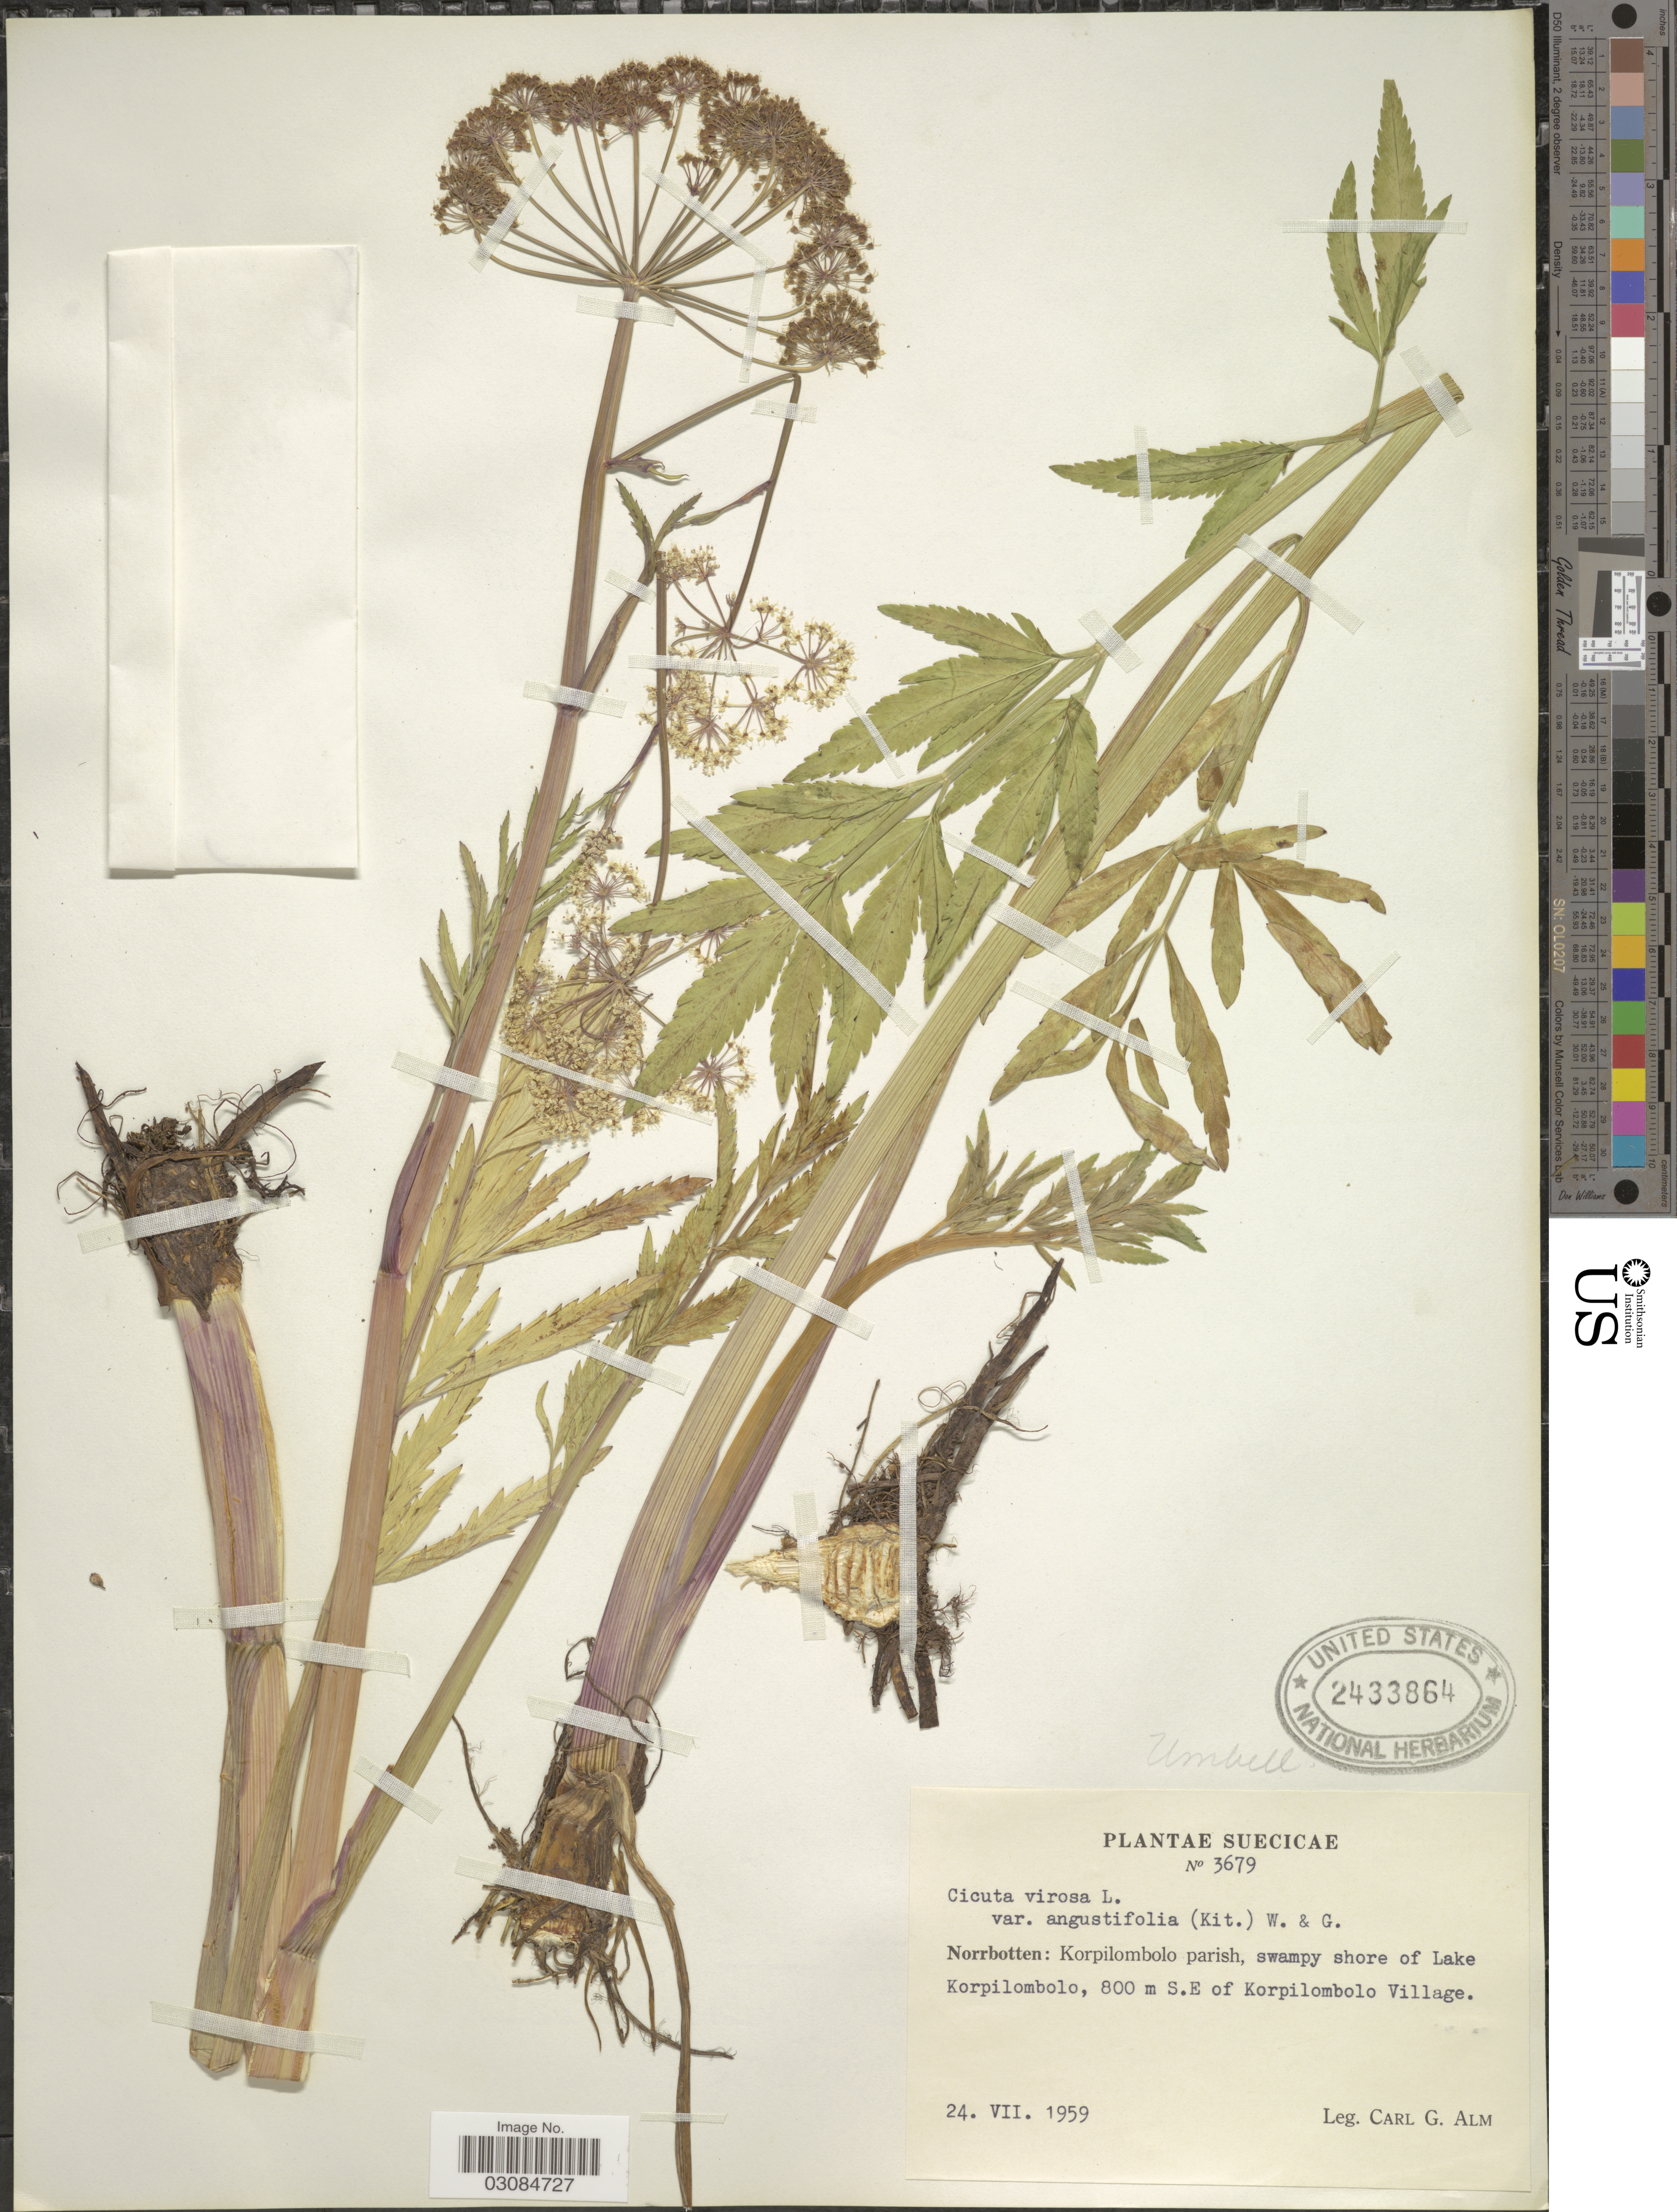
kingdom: Plantae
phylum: Tracheophyta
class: Magnoliopsida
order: Apiales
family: Apiaceae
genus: Cicuta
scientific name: Cicuta virosa f. angustifolia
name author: (Kit.) Schube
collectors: C. G. Alm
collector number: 3679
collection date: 1959-07-24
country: Sweden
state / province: Norrbotten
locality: Norrbotten: Korpilombolo parish, swampy shore of Lake Korpilombolo, 800 m S.E of Korpilombolo Village.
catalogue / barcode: US 2433864